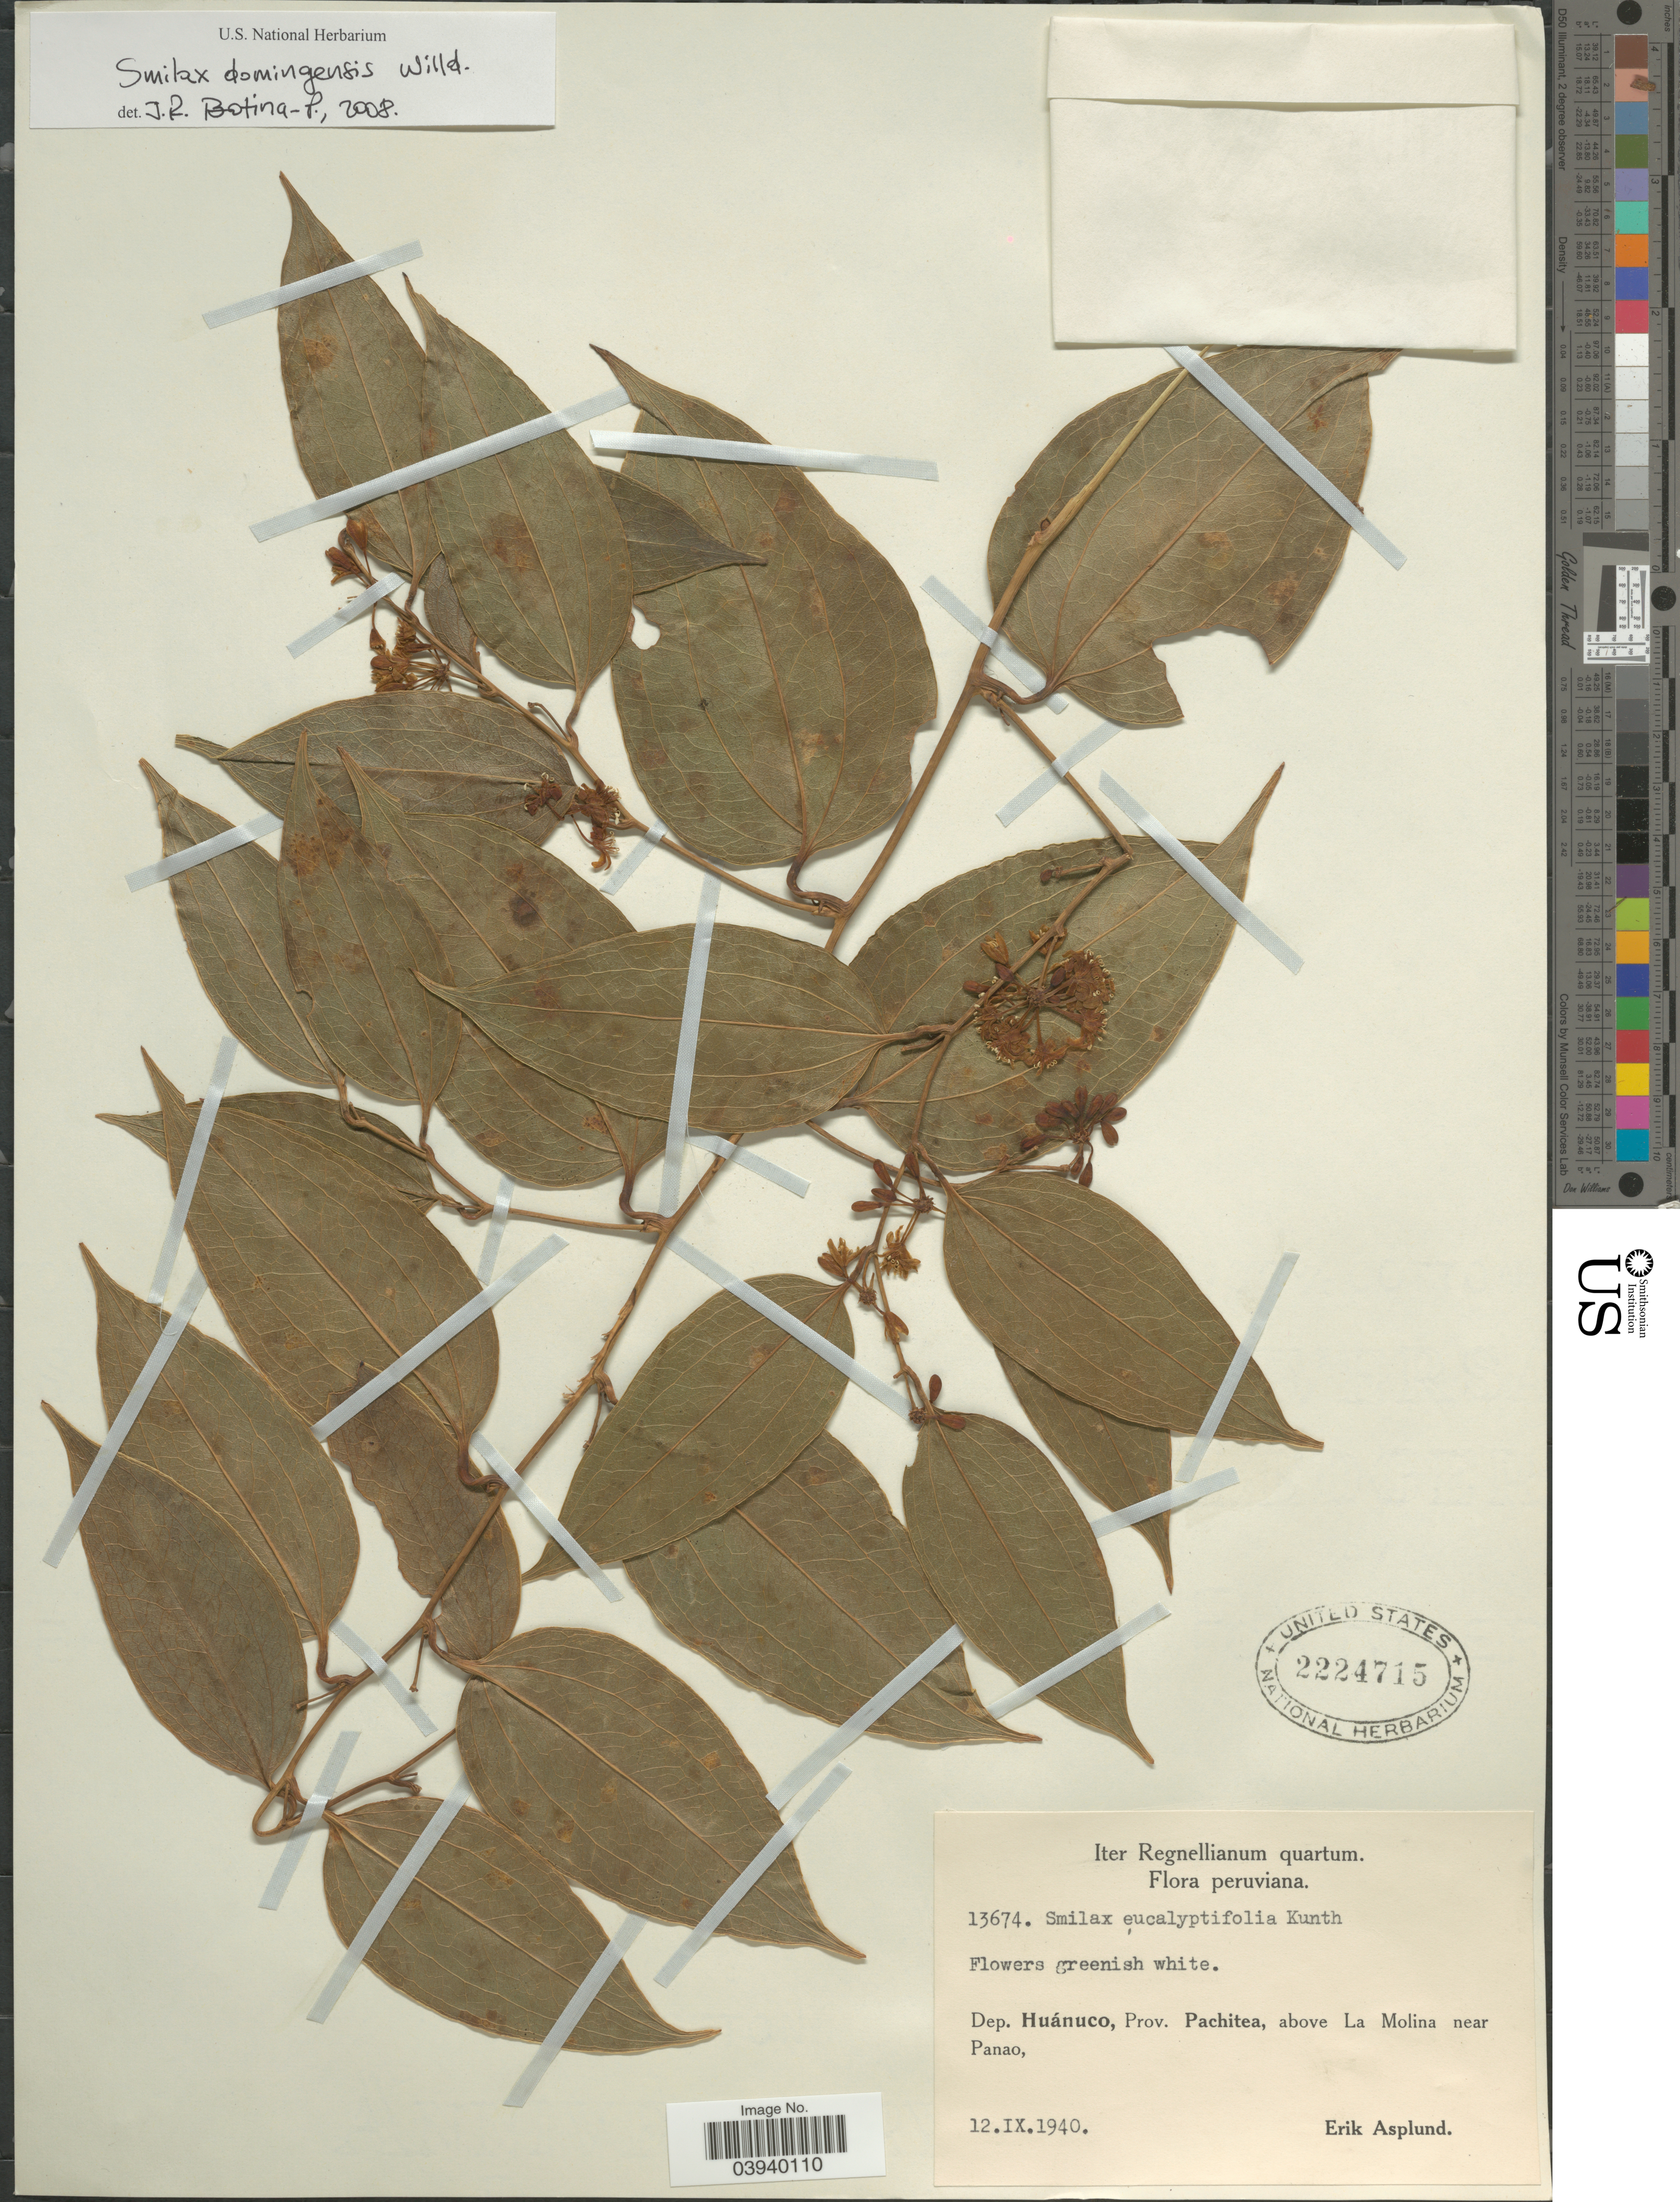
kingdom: Plantae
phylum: Tracheophyta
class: Liliopsida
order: Liliales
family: Smilacaceae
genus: Smilax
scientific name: Smilax domingensis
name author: Willd.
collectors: E. Asplund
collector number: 13674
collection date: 1940-09-12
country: Peru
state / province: Huánuco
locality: Dep. Huánuco, Prov. Pachitea, above La Molina near Panao.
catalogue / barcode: US 2224715